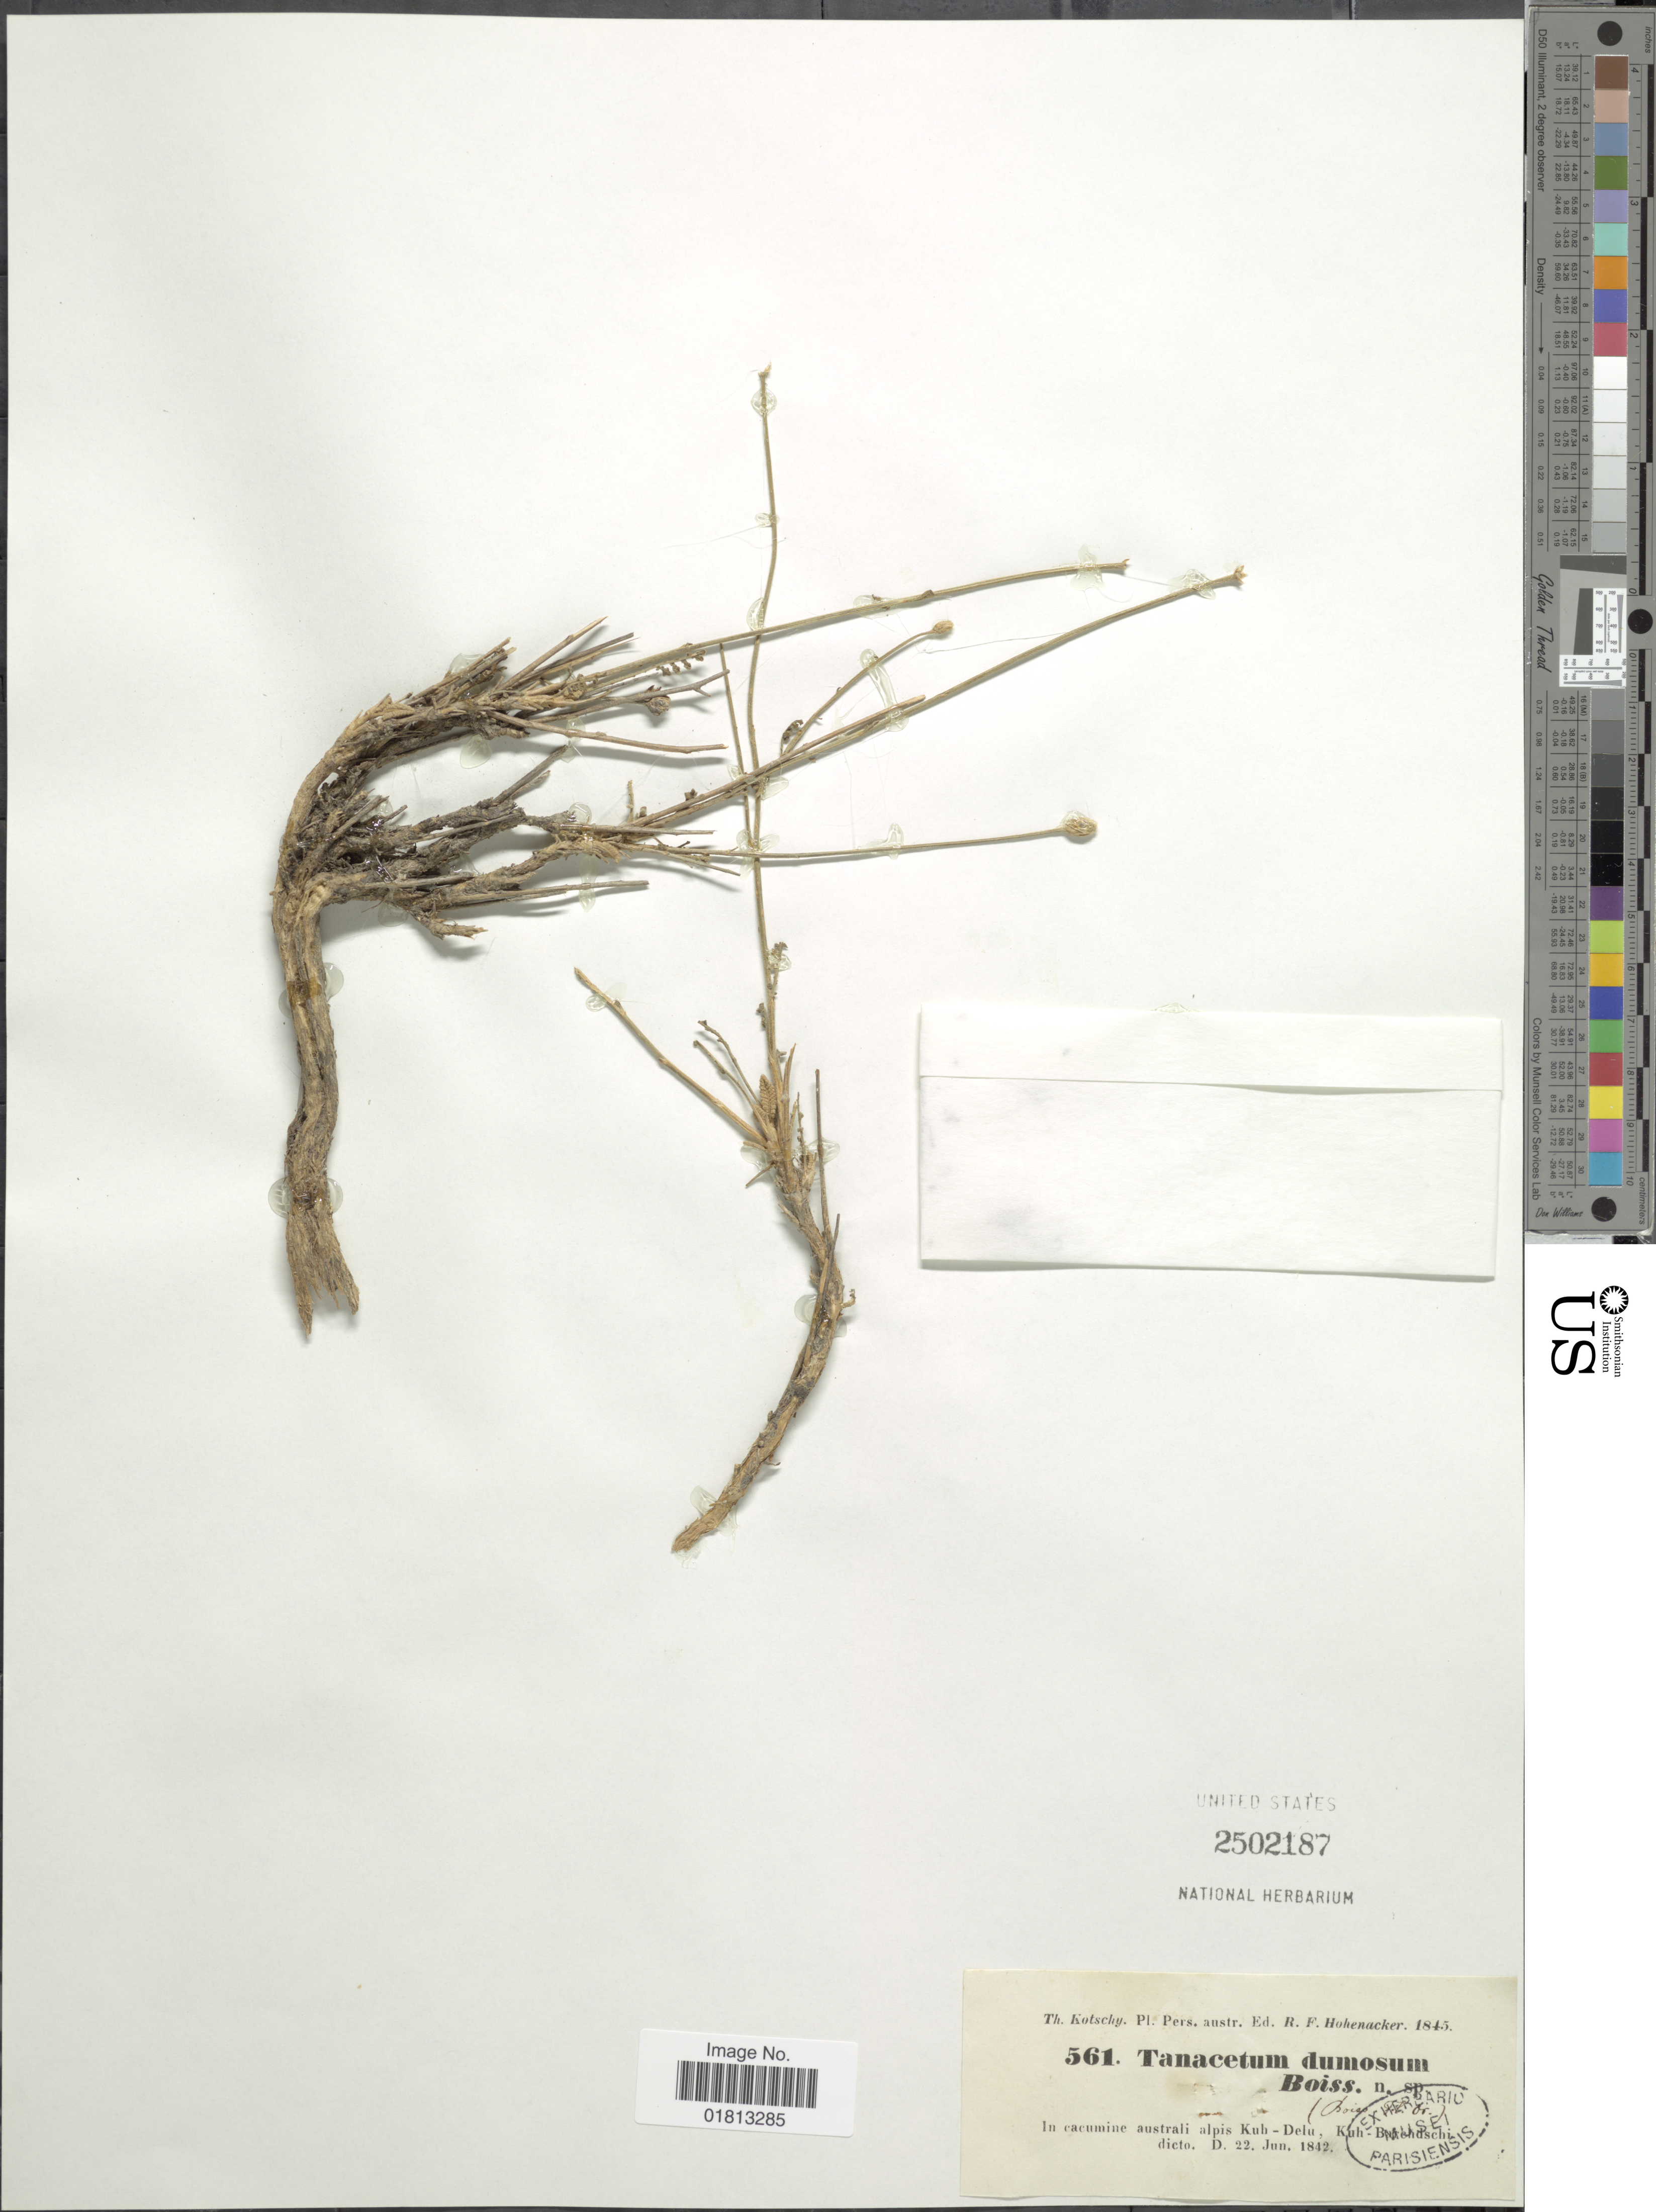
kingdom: Plantae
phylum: Tracheophyta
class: Magnoliopsida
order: Asterales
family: Asteraceae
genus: Tanacetum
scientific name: Tanacetum dumosum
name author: Boiss.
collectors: K. G. Kotschy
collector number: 561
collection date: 1842-06-22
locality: In cacumine australi alpis Kuh - Delu, Kuh, Burchdschi dicto [interpreted]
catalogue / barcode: US 2502187